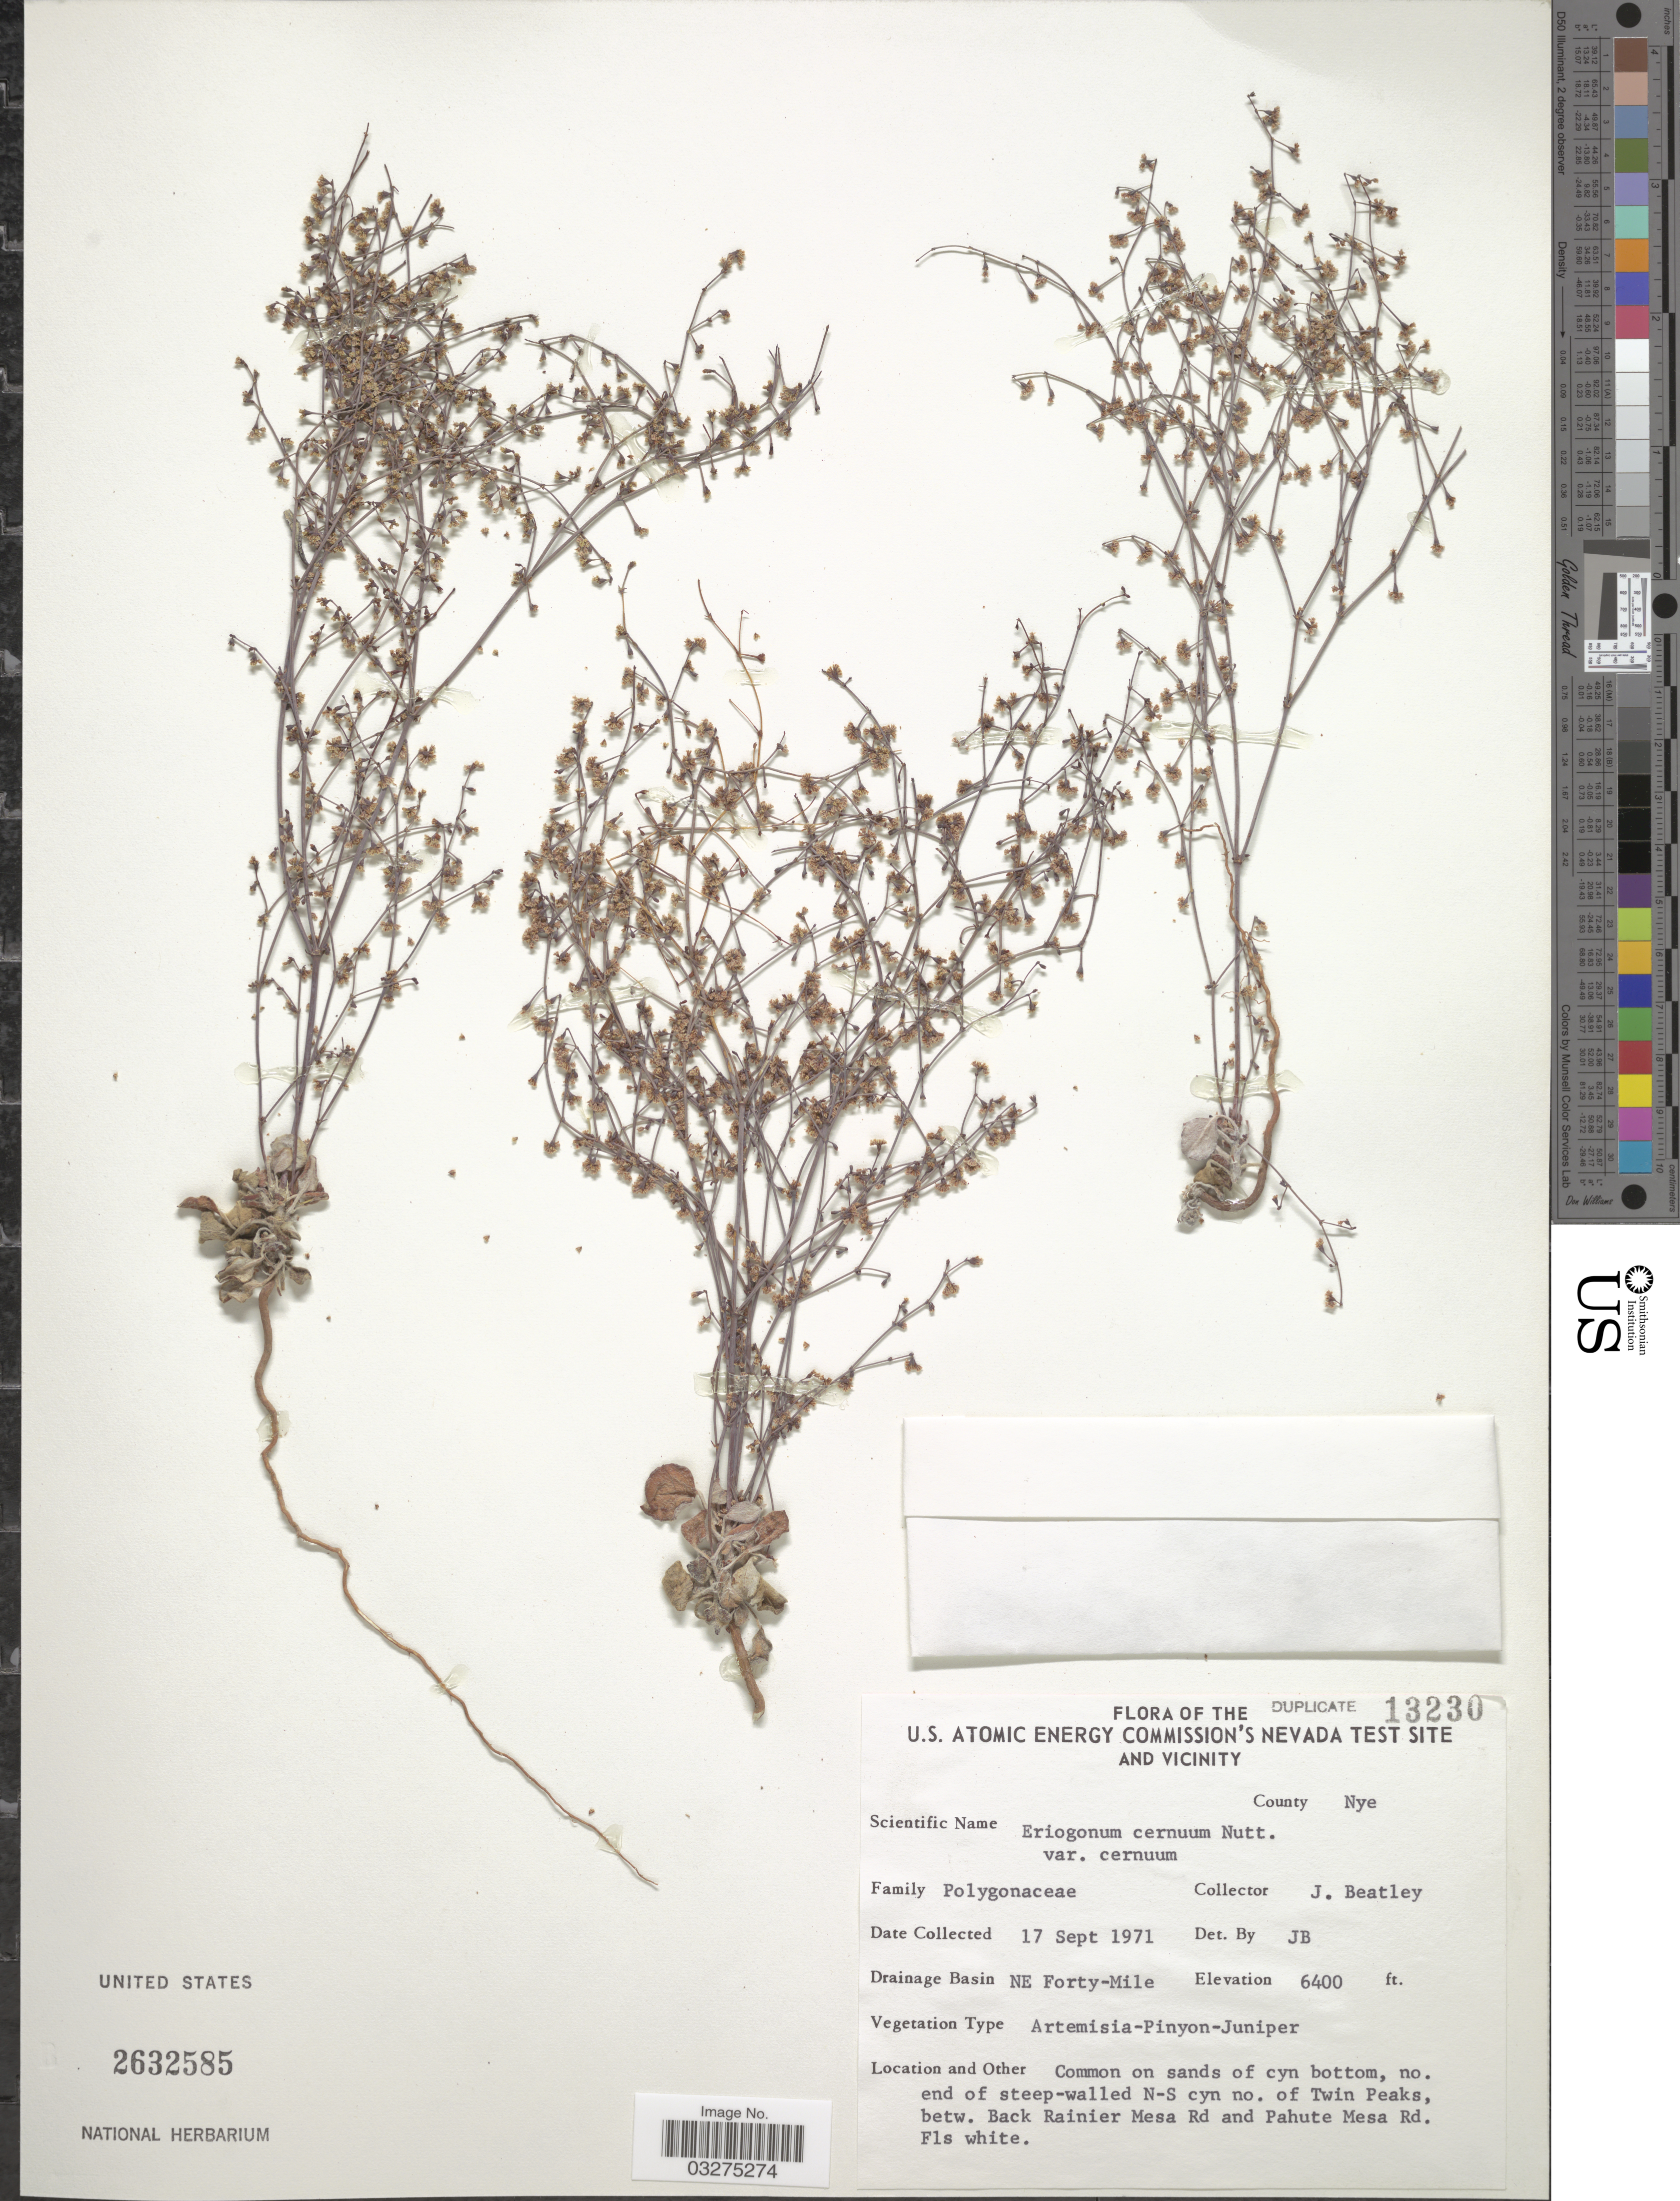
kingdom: Plantae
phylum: Tracheophyta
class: Magnoliopsida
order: Caryophyllales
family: Polygonaceae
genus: Eriogonum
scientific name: Eriogonum cernuum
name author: Nutt.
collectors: J. C. Beatley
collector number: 13230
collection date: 1971-09-17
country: United States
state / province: Nevada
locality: U.S. Atomic Energy Commission's Nevada Test Site and Vicinity, County Nye, Drainage Basin NE Forty-Mile, Common on sands of cyn bottom, no. end of steep-walled N-S cyn no. of Twin Peaks, betw. Back Rainier Mesa Rd and Pahute Mesa Rd.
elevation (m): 1951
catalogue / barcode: US 2632585